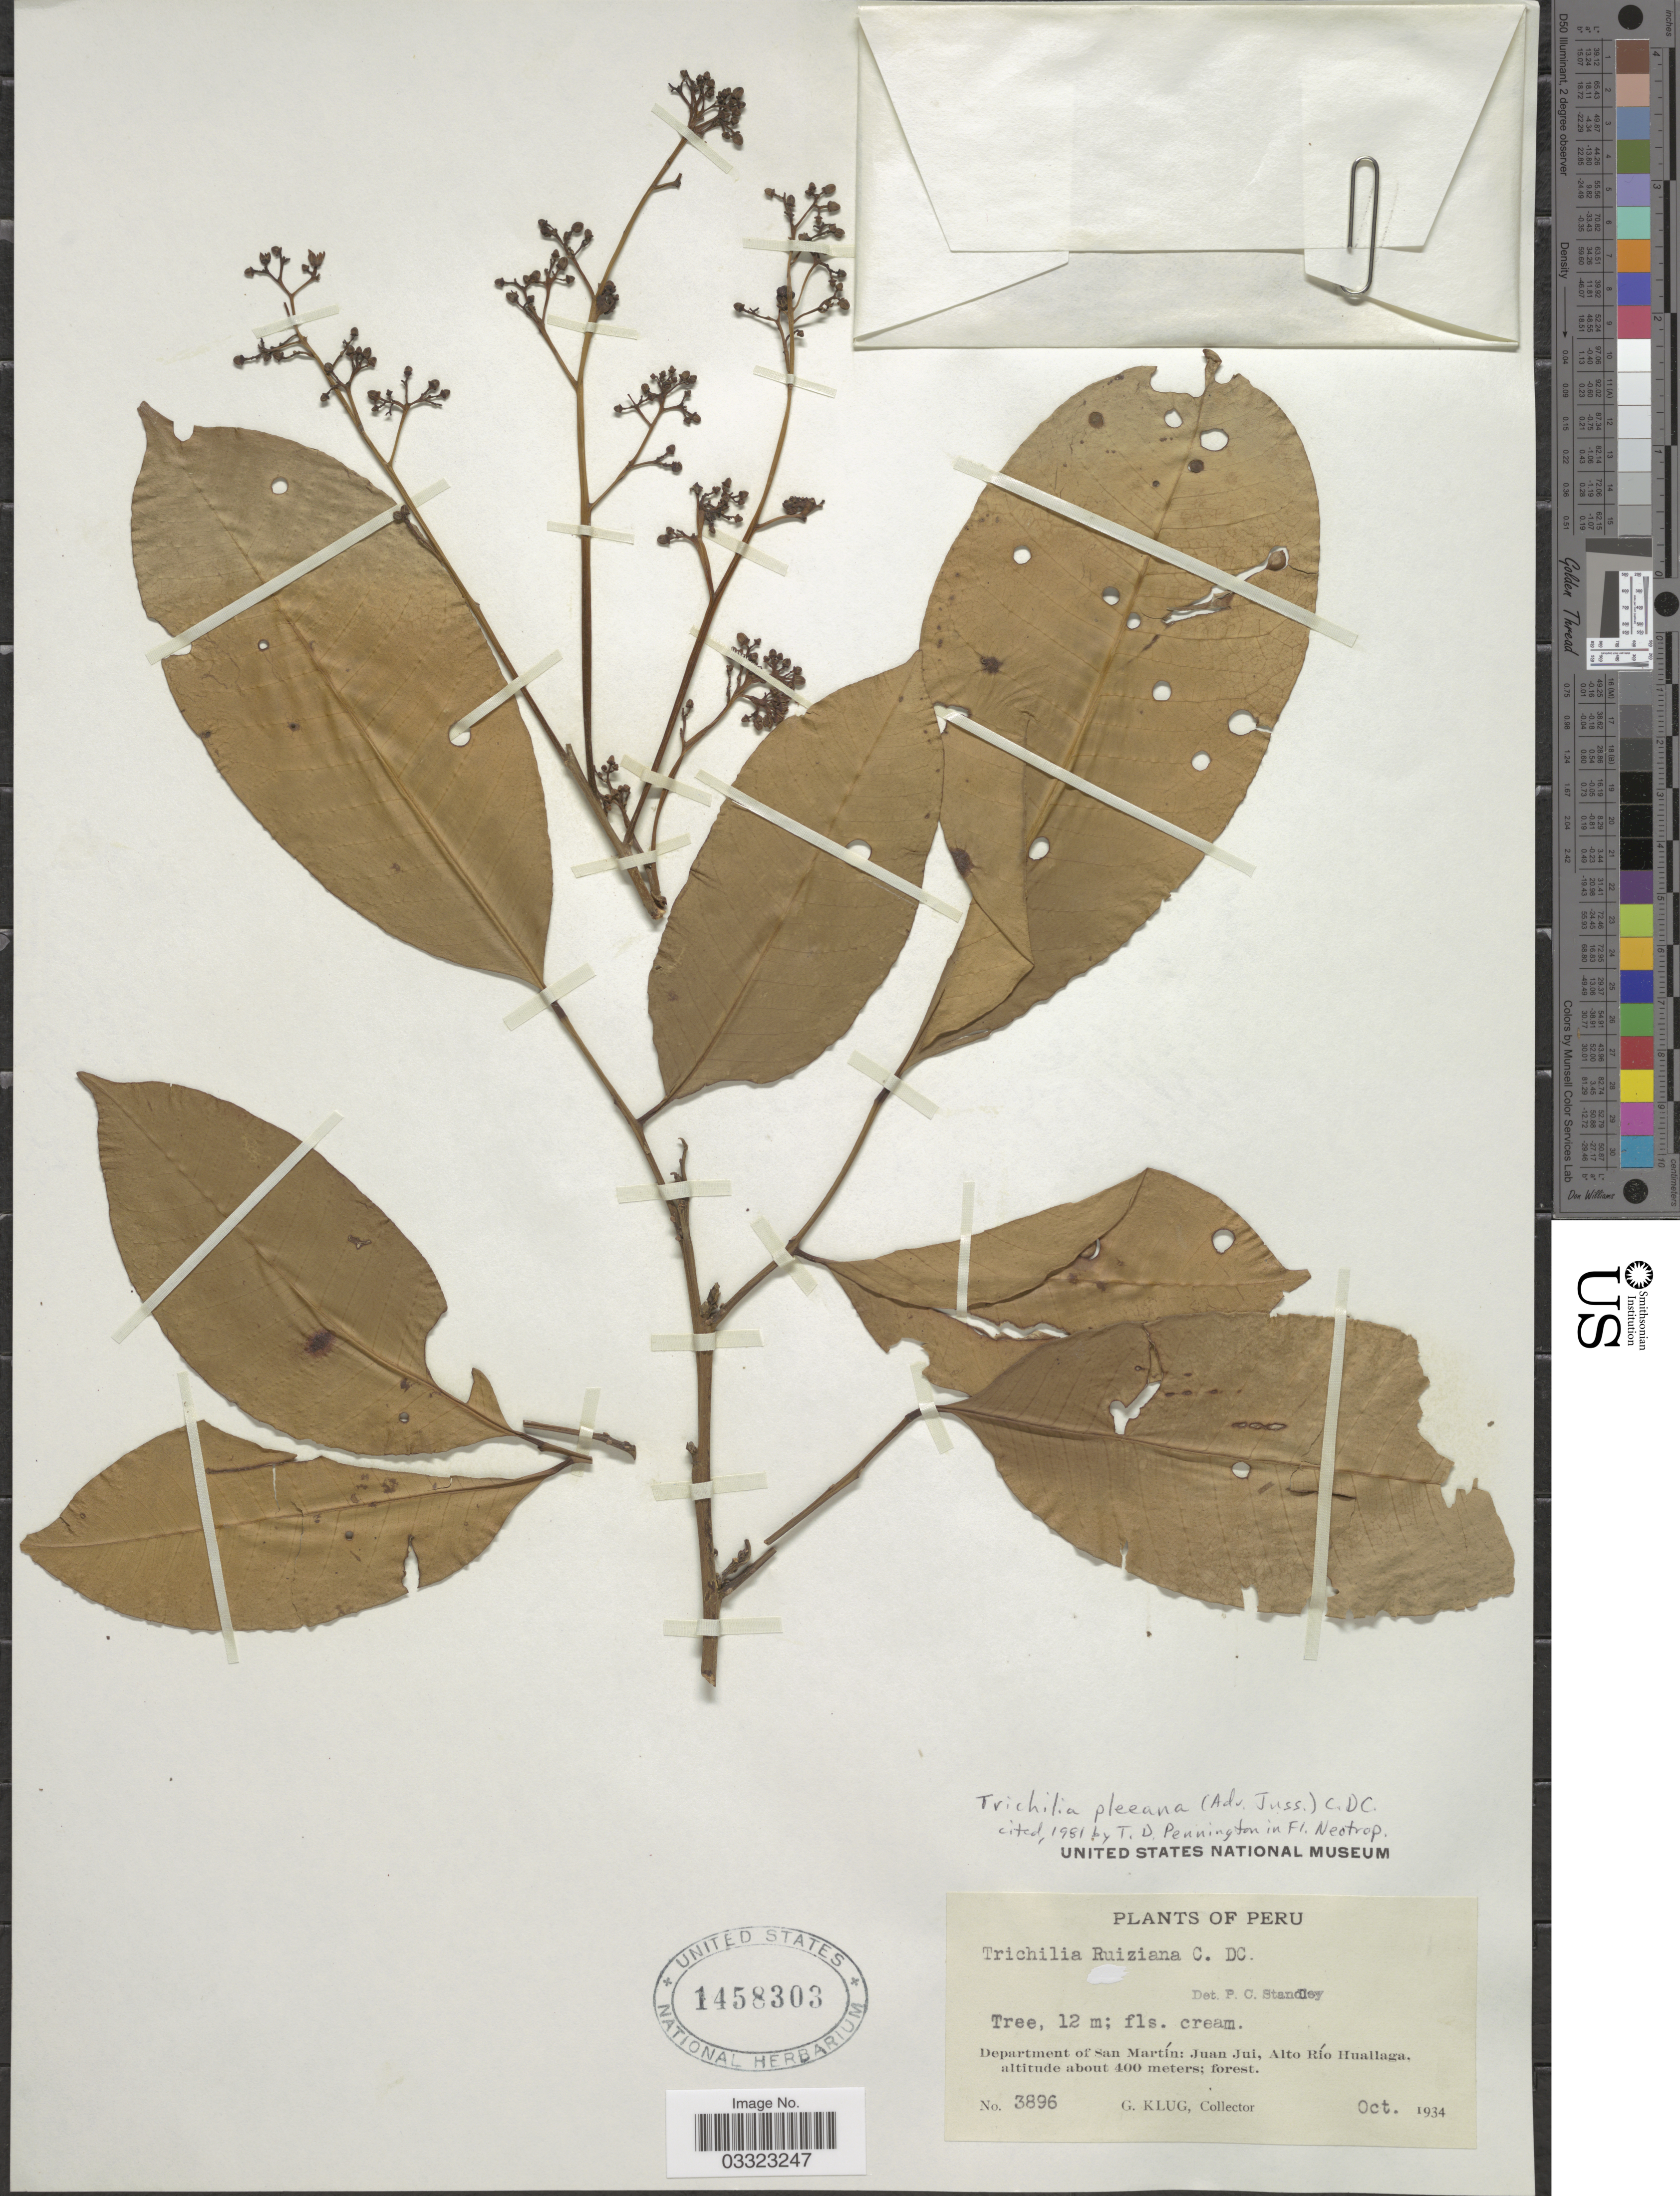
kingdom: Plantae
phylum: Tracheophyta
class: Magnoliopsida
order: Sapindales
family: Meliaceae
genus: Trichilia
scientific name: Trichilia pleeana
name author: (A. Juss.) C. DC.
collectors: G. Klug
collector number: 3896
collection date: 1934-10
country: Peru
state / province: San Martín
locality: Department of San Martín: Juan Jui, Alto Río Huallaga.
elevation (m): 400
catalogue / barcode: US 1458303